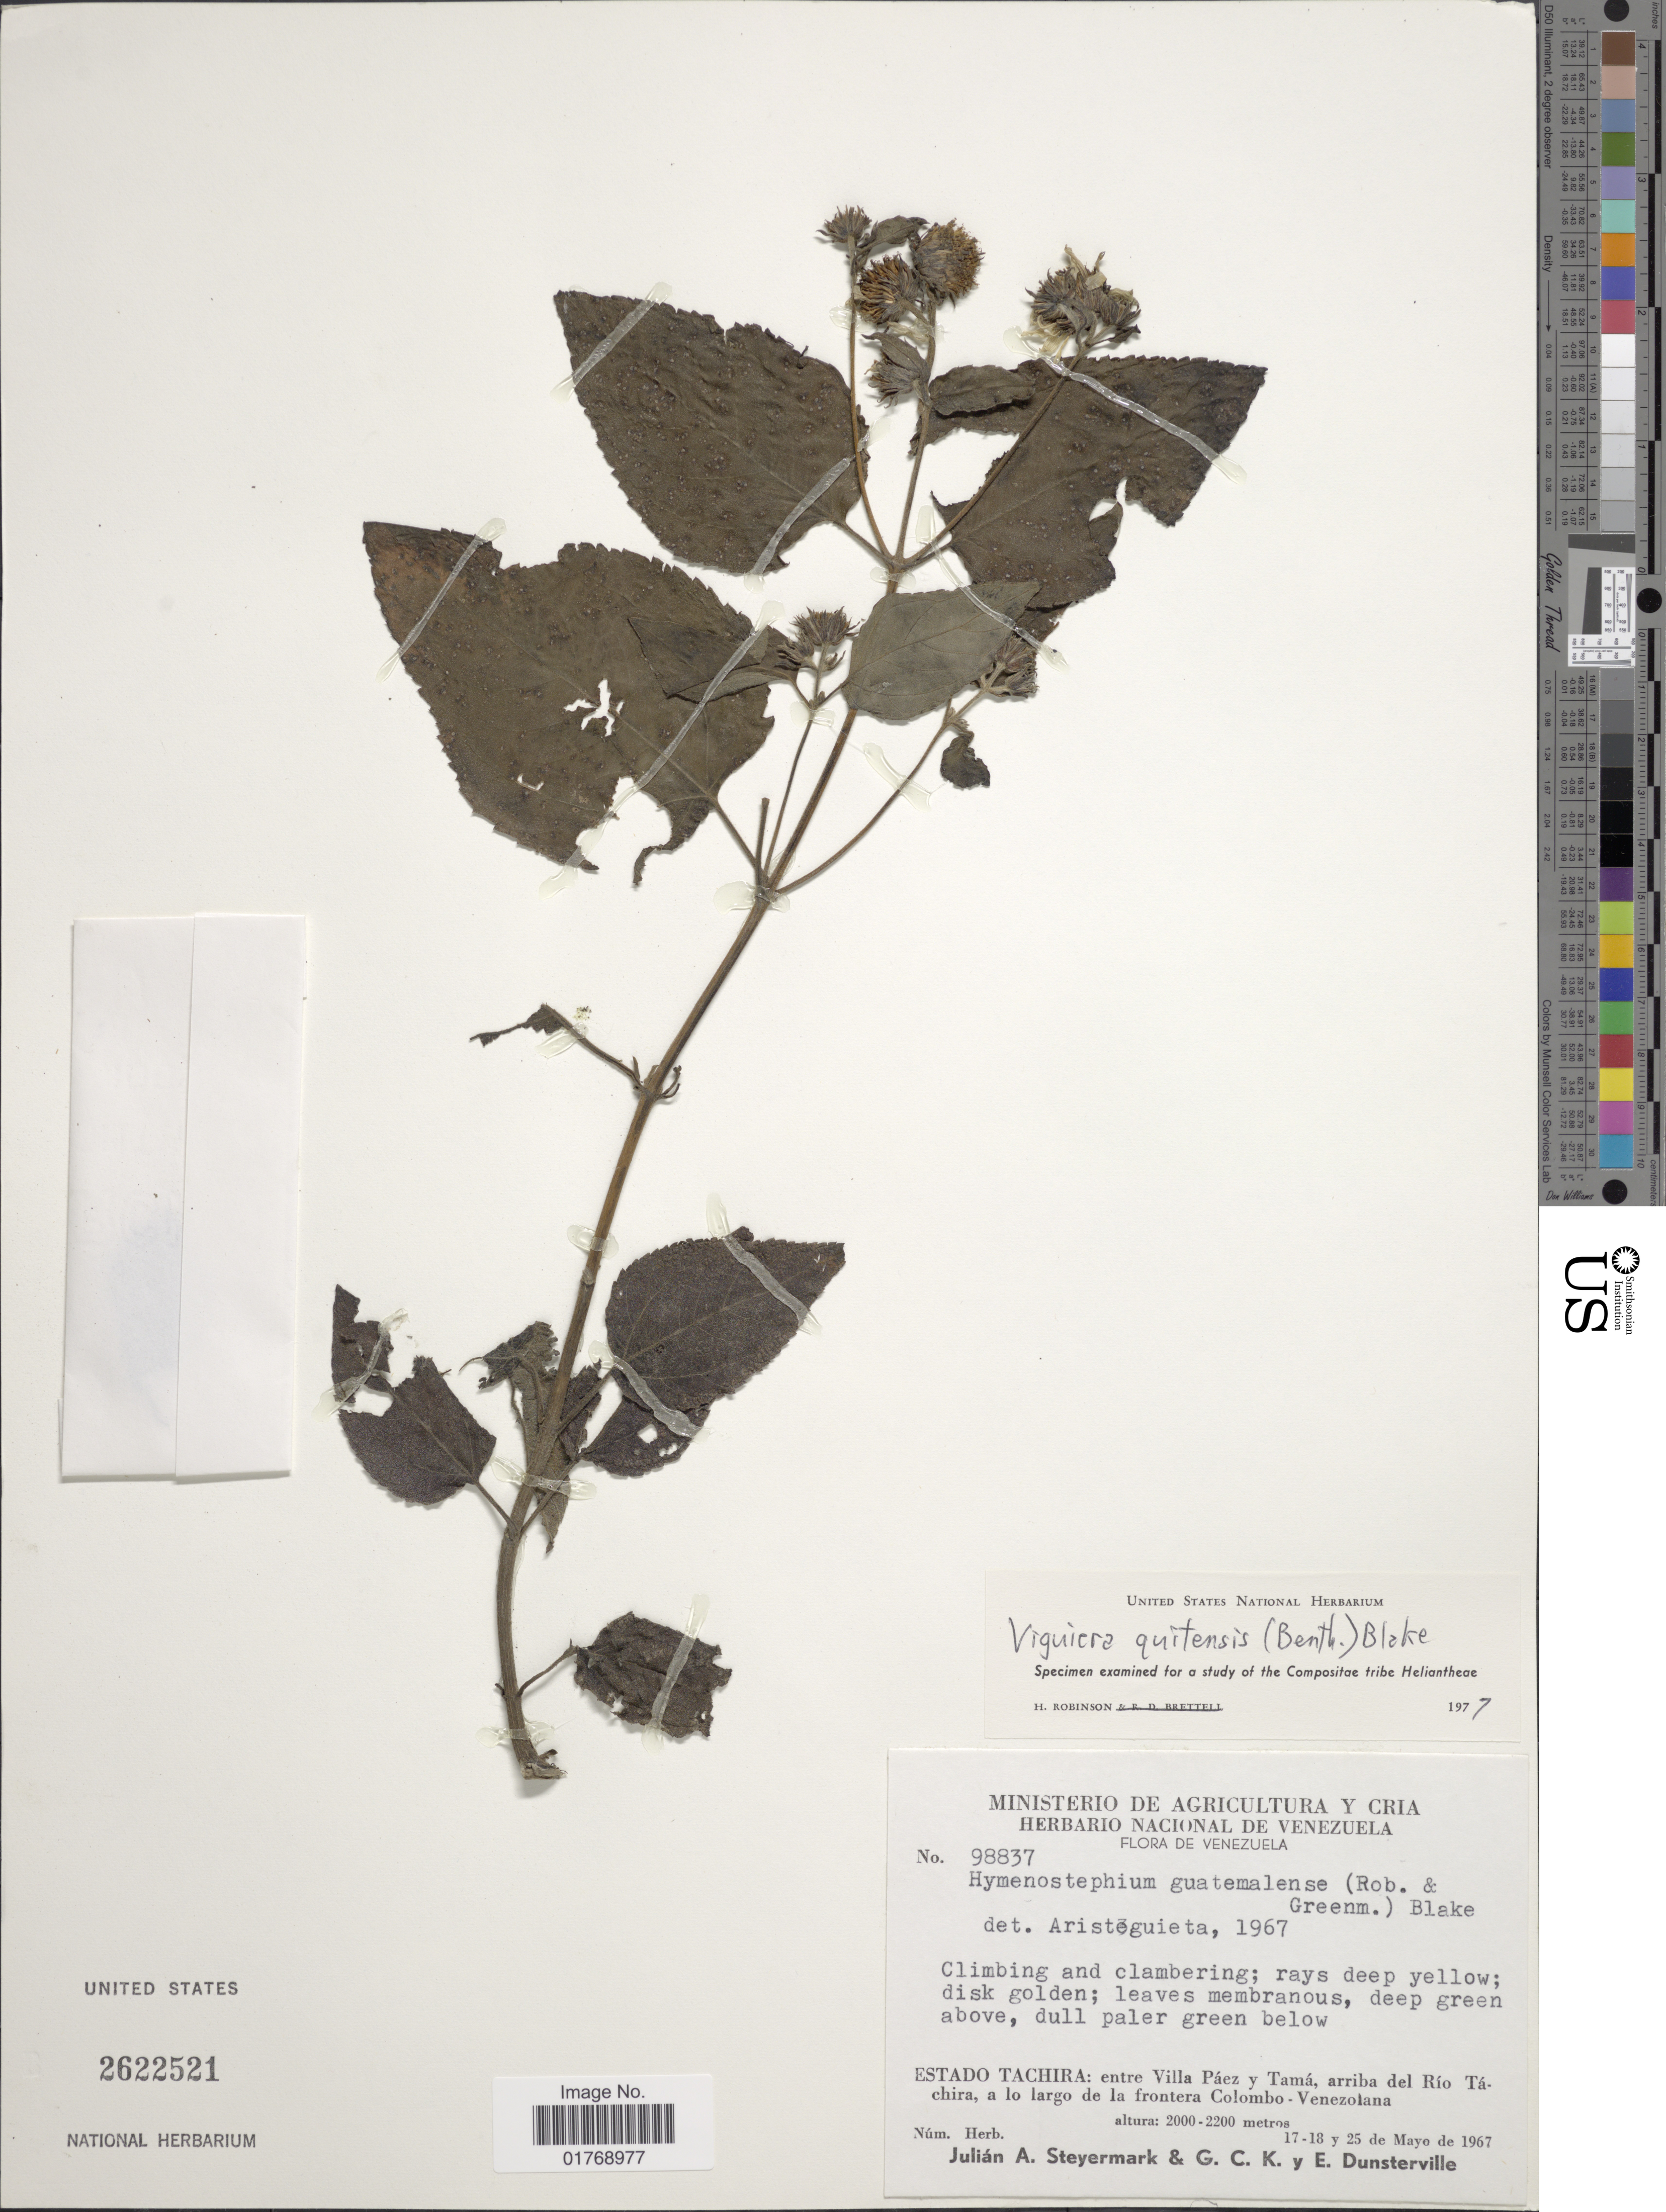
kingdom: Plantae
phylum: Tracheophyta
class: Magnoliopsida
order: Asterales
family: Asteraceae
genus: Viguiera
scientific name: Viguiera quitensis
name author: (Benth.) S.F. Blake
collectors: J. Steyermark, G. C. K. Dunsterville & E. Dunsterville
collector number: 98837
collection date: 1967-05-17/1967-05-25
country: Venezuela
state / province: Tachira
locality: Estado Tachira: entre Villa Páez y Tamá, arriba del Río Táchira, a lo largo de la frontera Colombo - Venezolana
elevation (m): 2000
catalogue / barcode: US 2622521